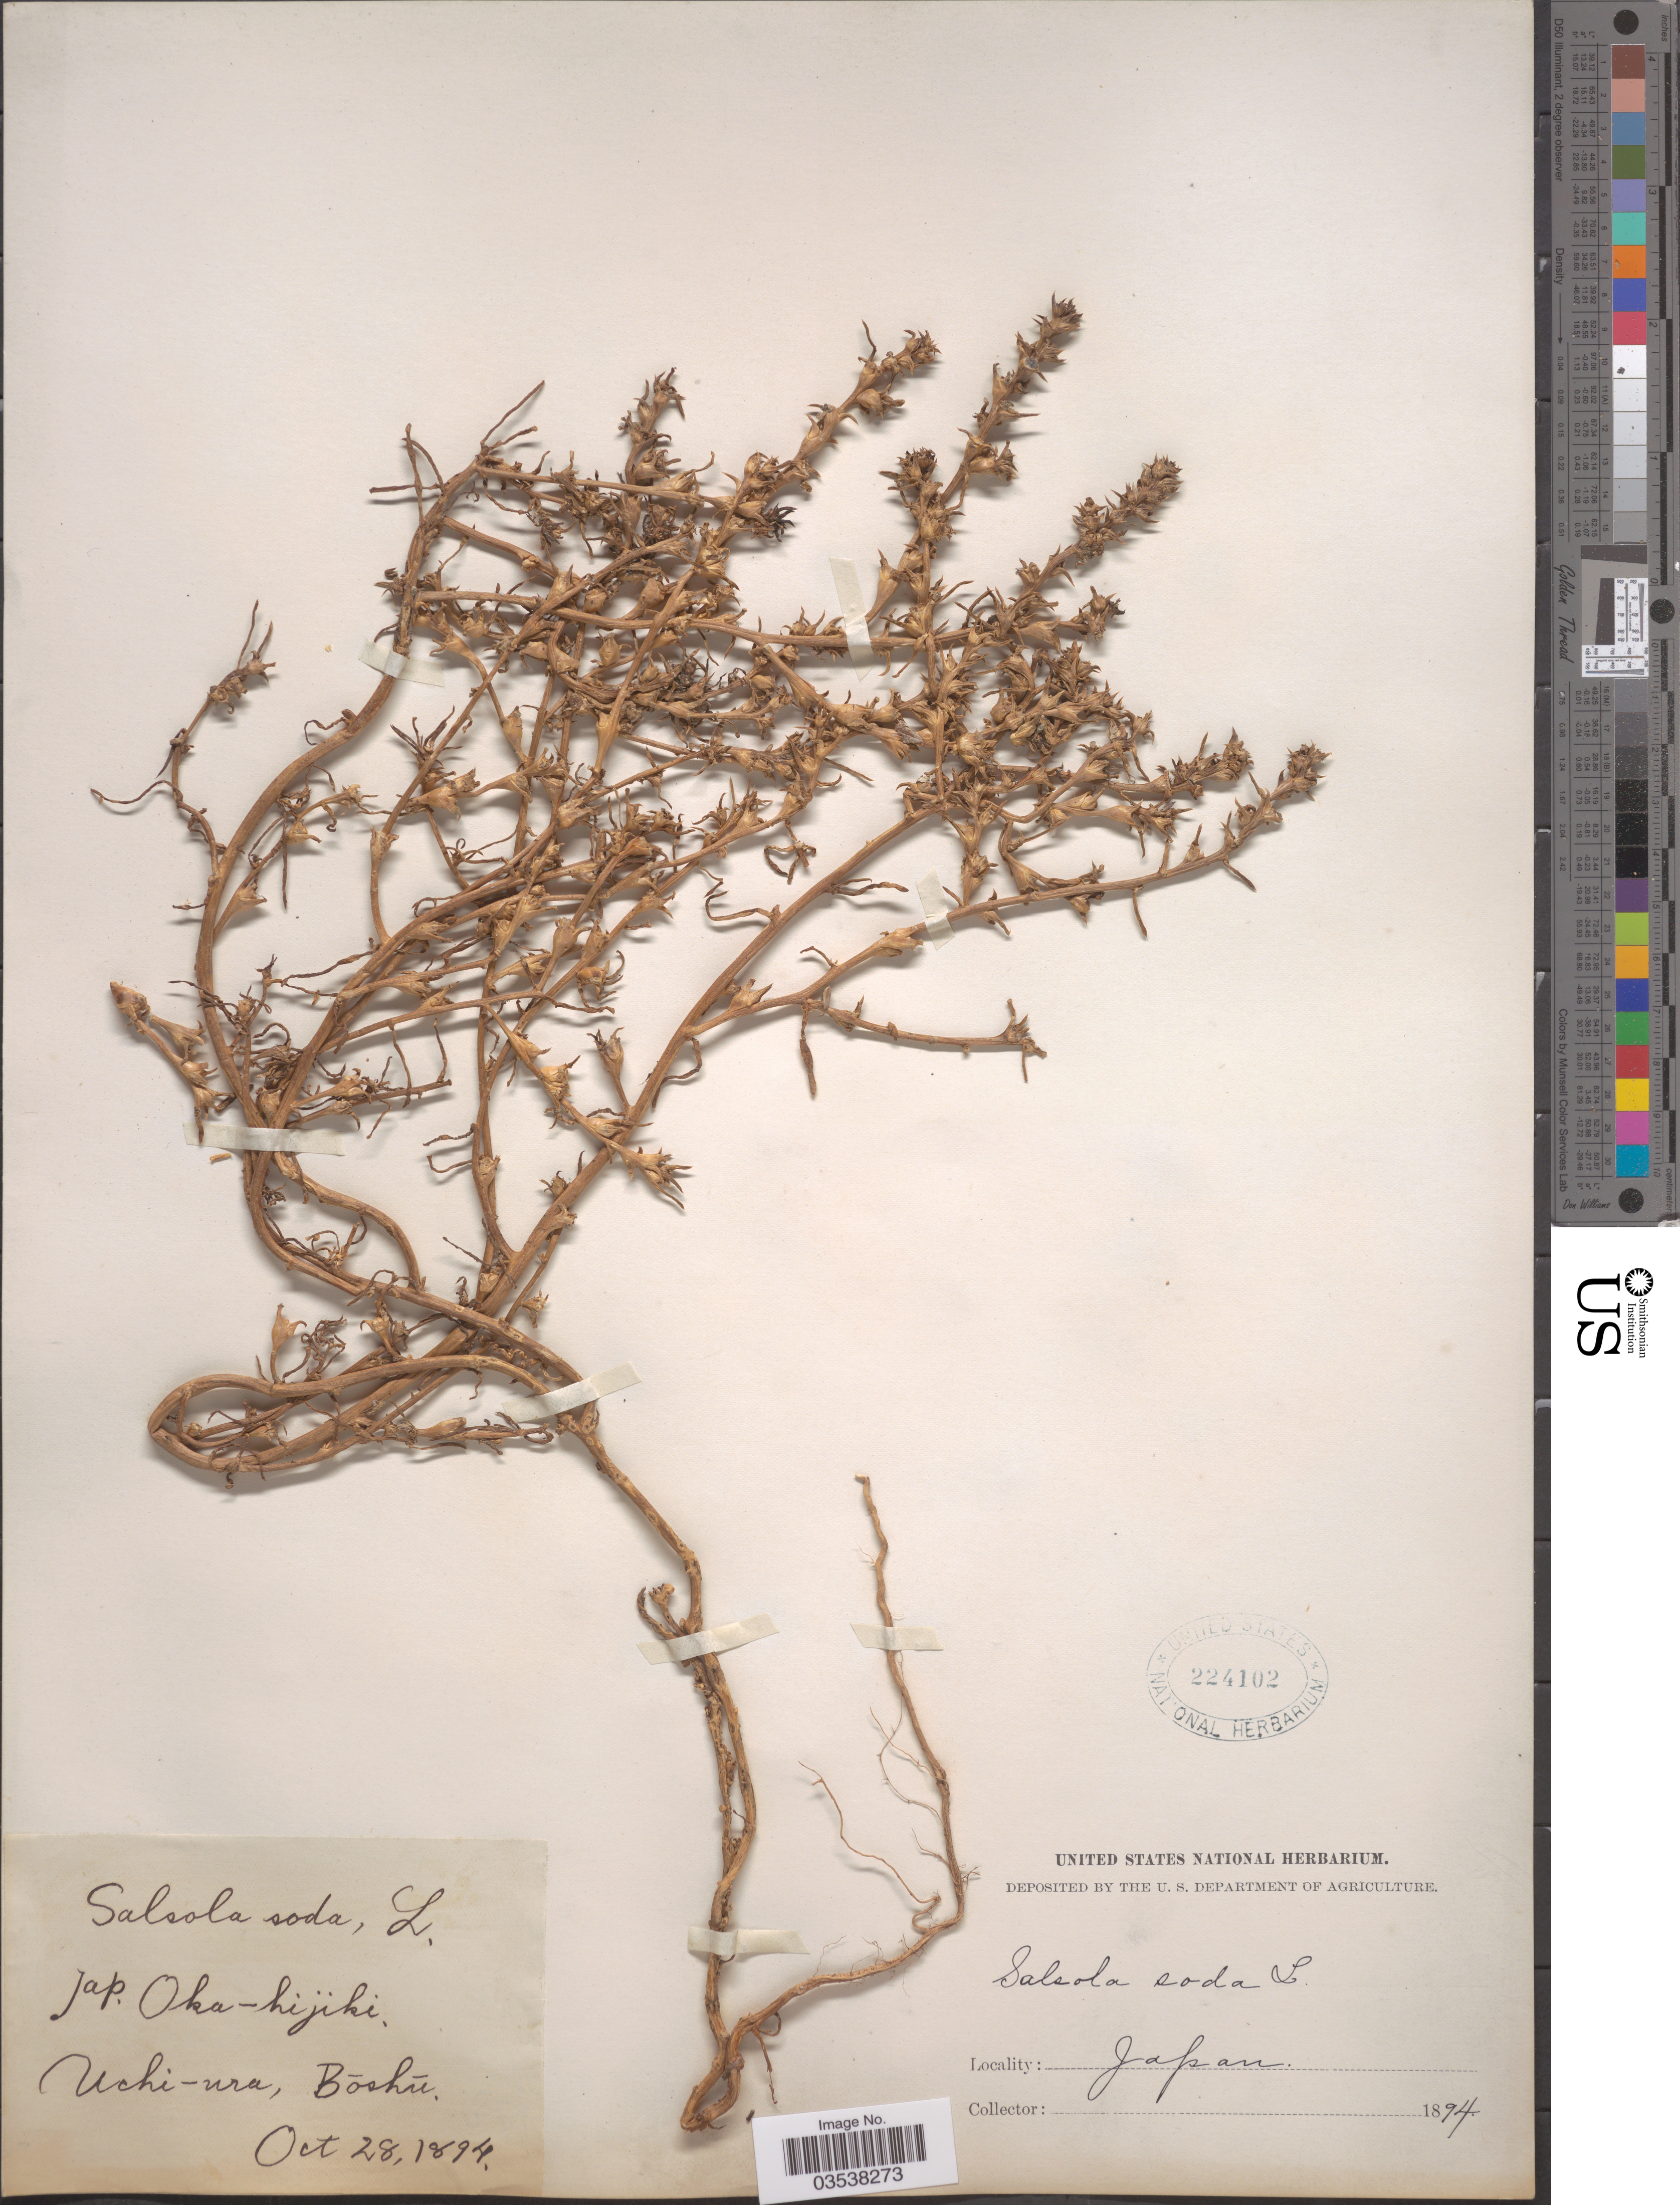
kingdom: Plantae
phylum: Tracheophyta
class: Magnoliopsida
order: Caryophyllales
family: Amaranthaceae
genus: Soda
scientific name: Soda inermis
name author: Fourr.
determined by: Strong, Mark T., (BOT), Smithsonian Institution - National Museum of Natural History (UNITED STATES)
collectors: ex herb. United States National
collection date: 1894-10-28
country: Japan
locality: Uchi-ura, Bōshū.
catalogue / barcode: US 224102